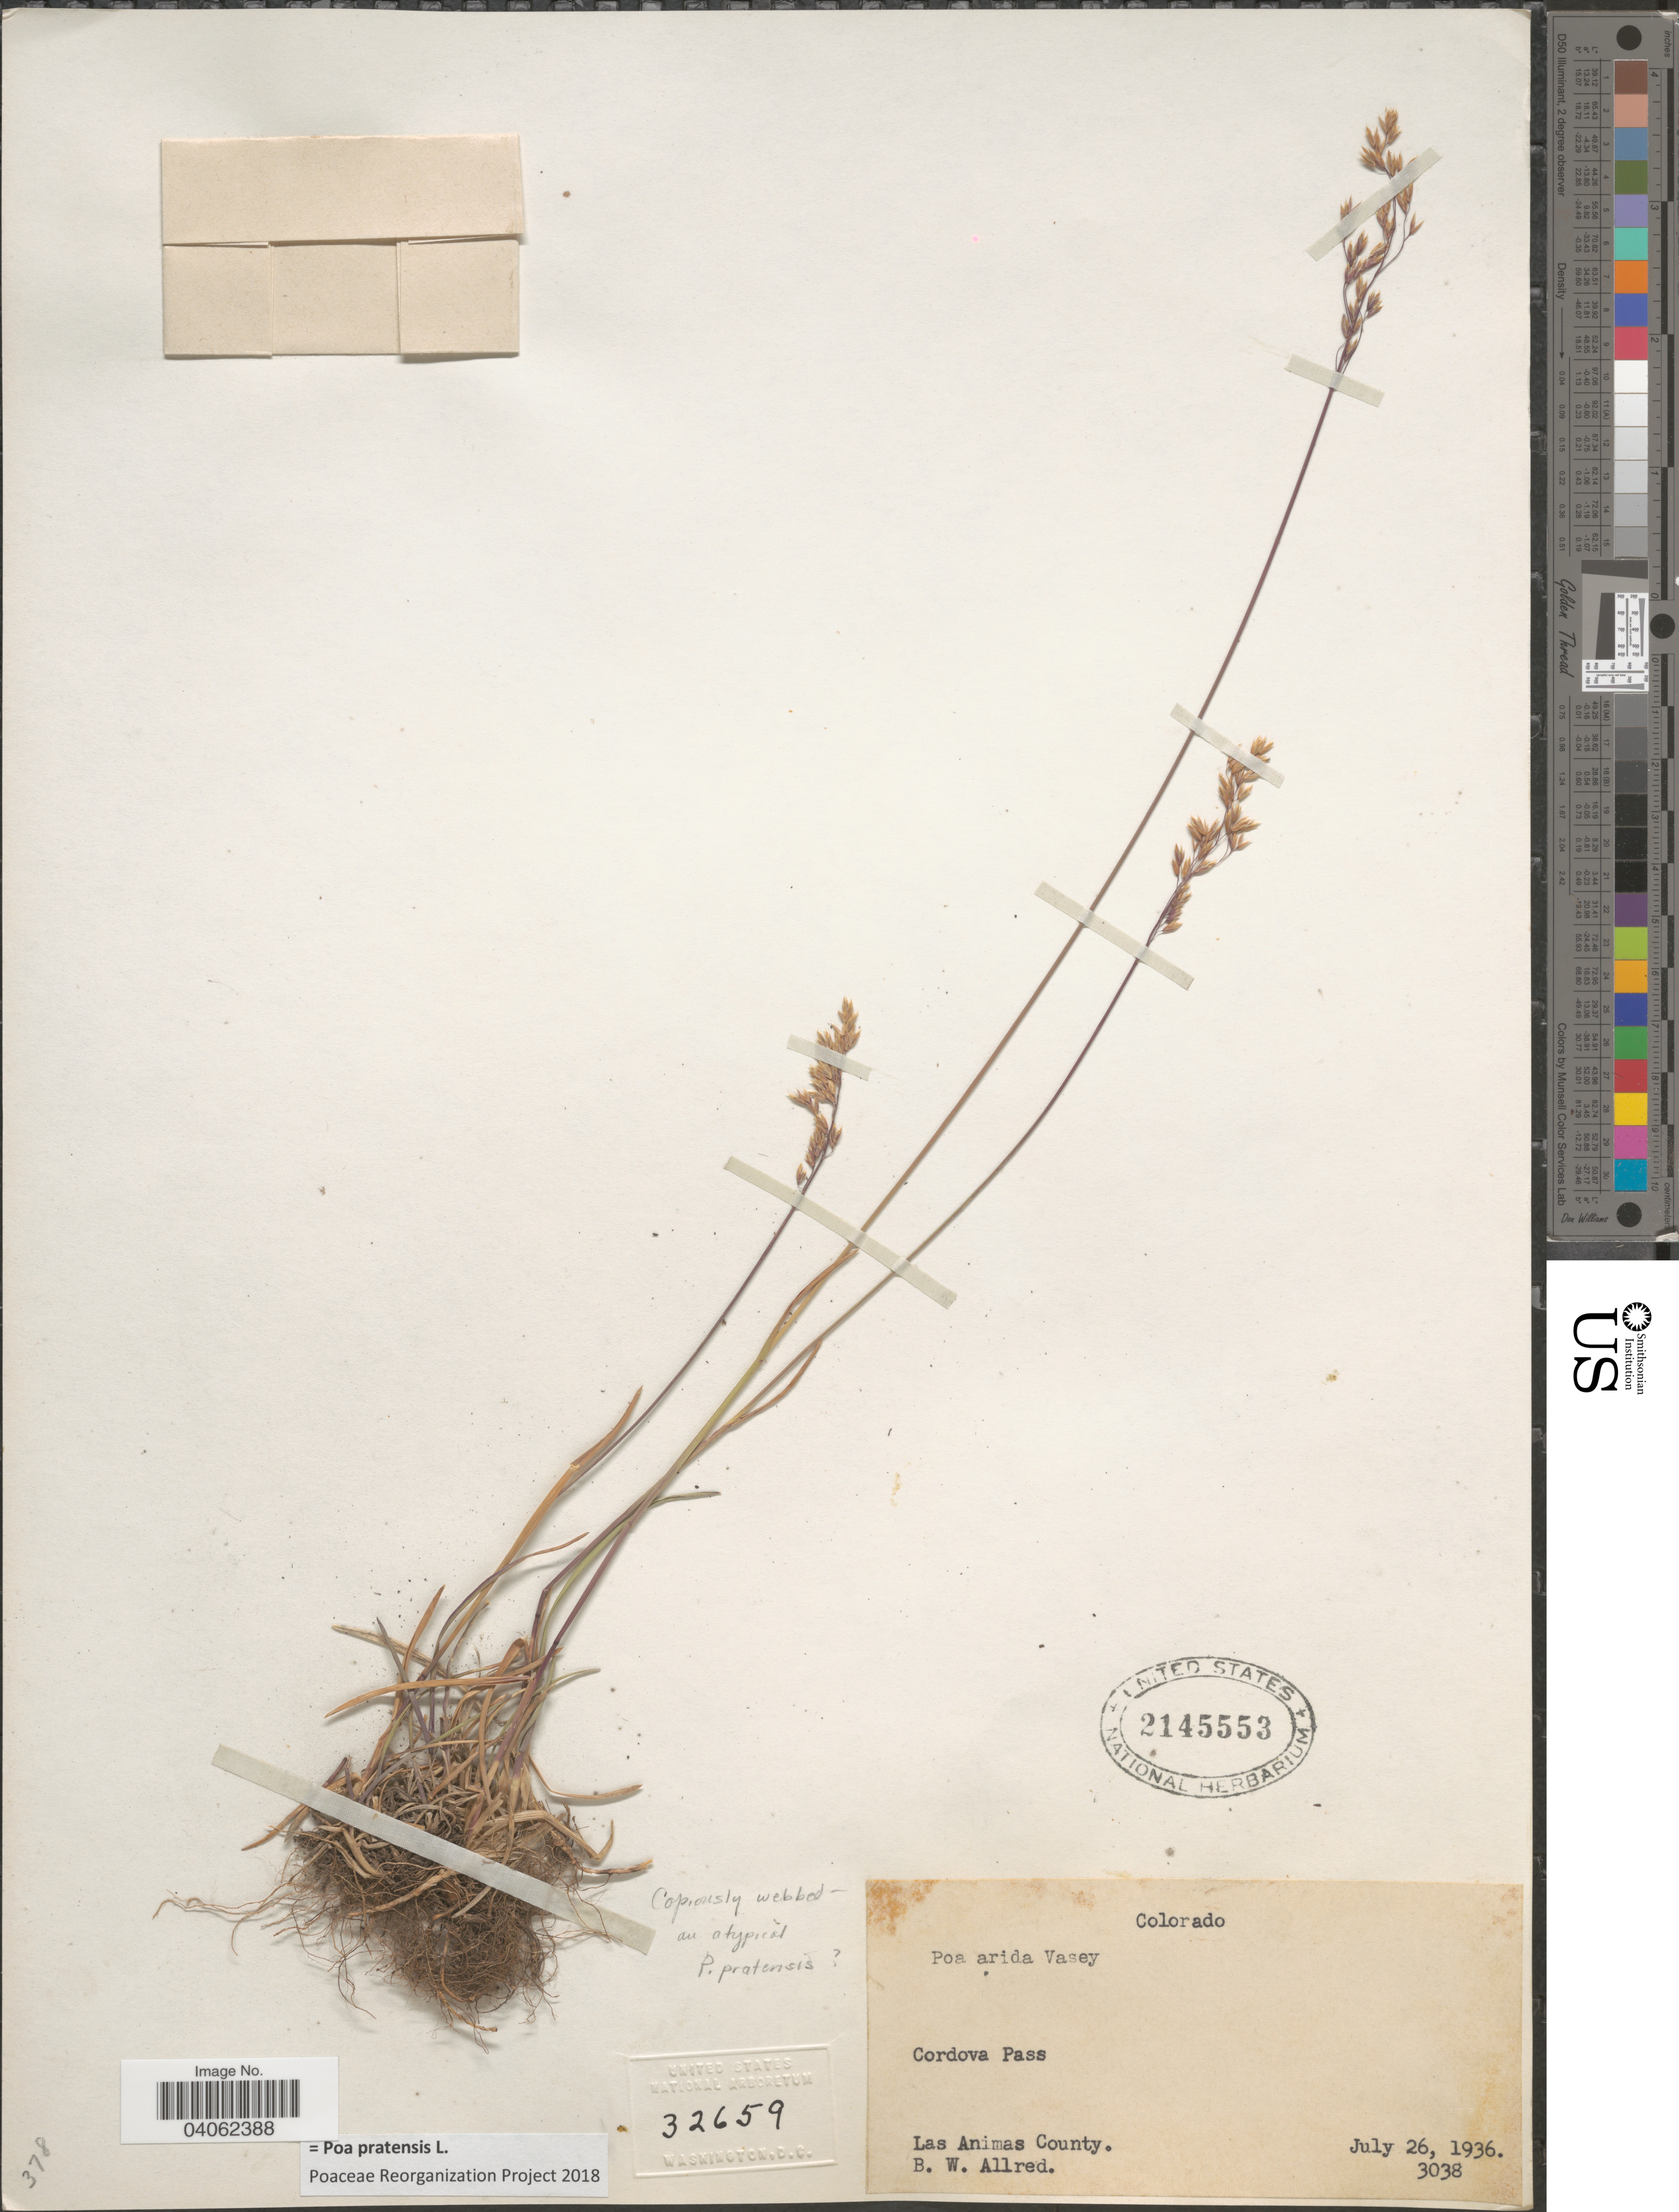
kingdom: Plantae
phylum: Tracheophyta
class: Liliopsida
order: Poales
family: Poaceae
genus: Poa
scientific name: Poa pratensis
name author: L.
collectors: B. Allred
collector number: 3038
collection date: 1936-07-26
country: United States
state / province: Colorado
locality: Cordova Pass. Las Animas County.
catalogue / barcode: US 2145553